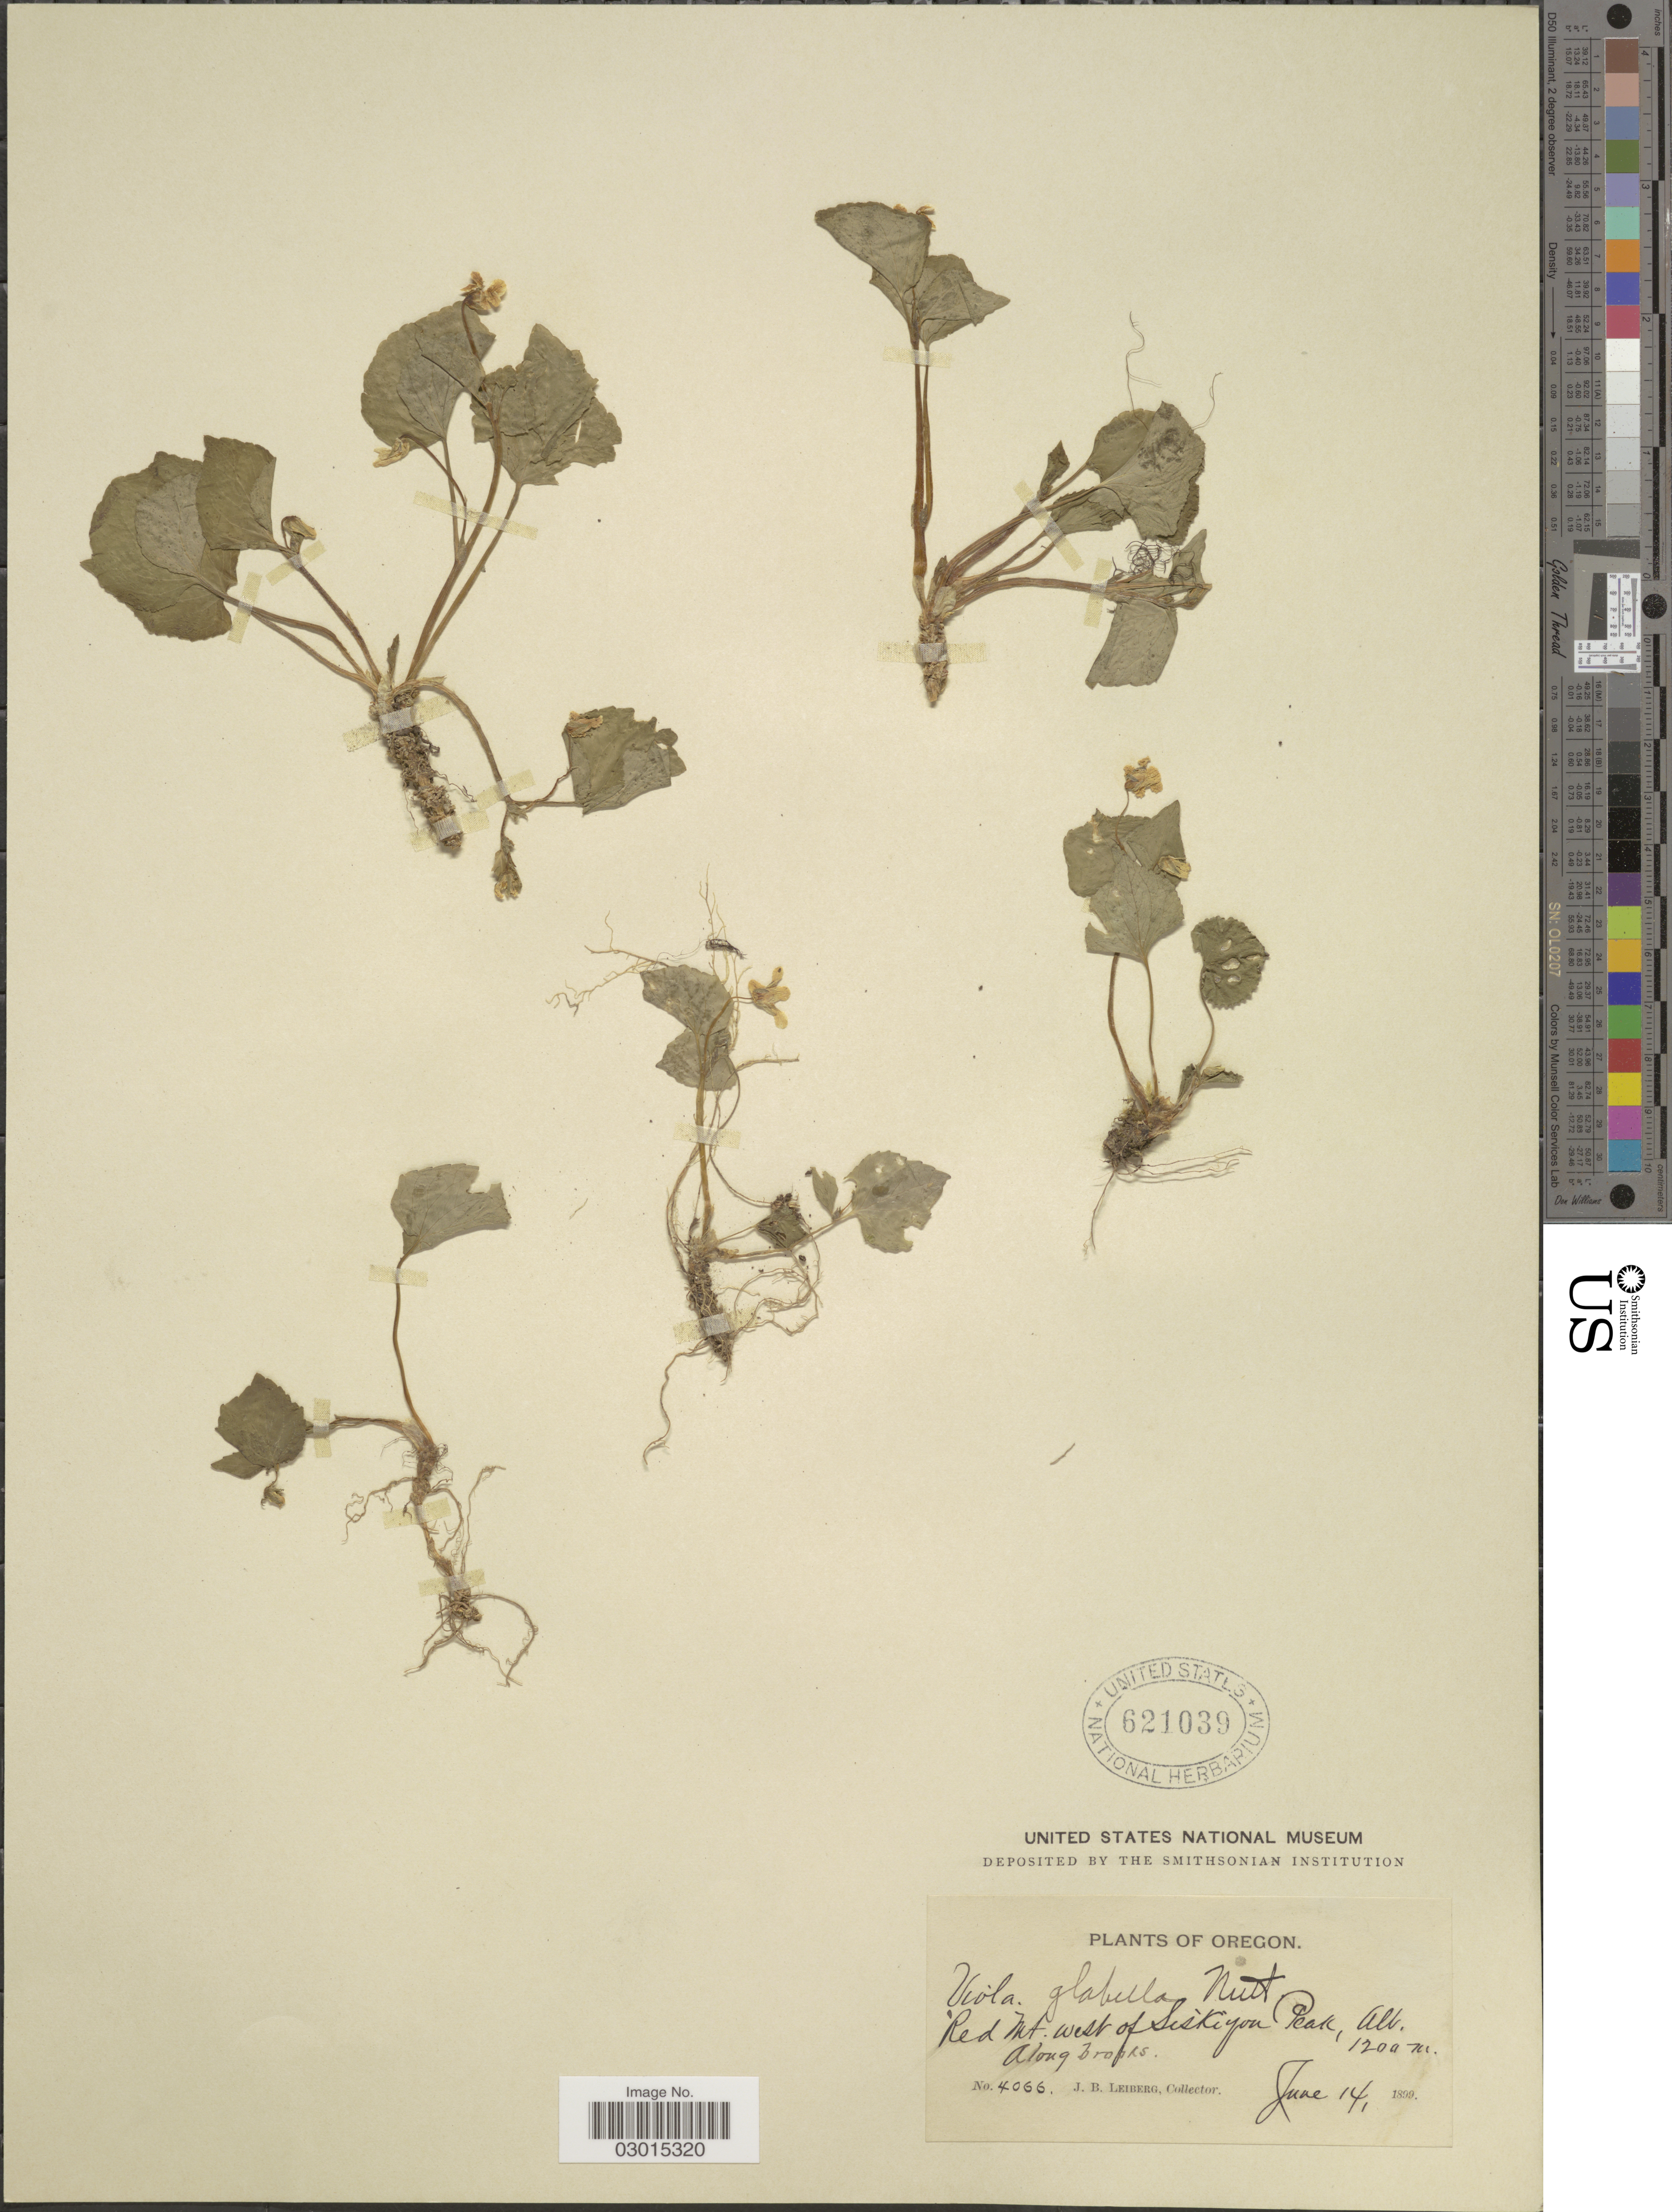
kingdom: Plantae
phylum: Tracheophyta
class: Magnoliopsida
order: Malpighiales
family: Violaceae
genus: Viola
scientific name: Viola glabella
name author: Nutt.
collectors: J. B. Leiberg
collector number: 4066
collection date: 1899-06-14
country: United States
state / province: Oregon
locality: Red Mt. West of Siskiyou Peak.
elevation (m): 1200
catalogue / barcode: US 621039